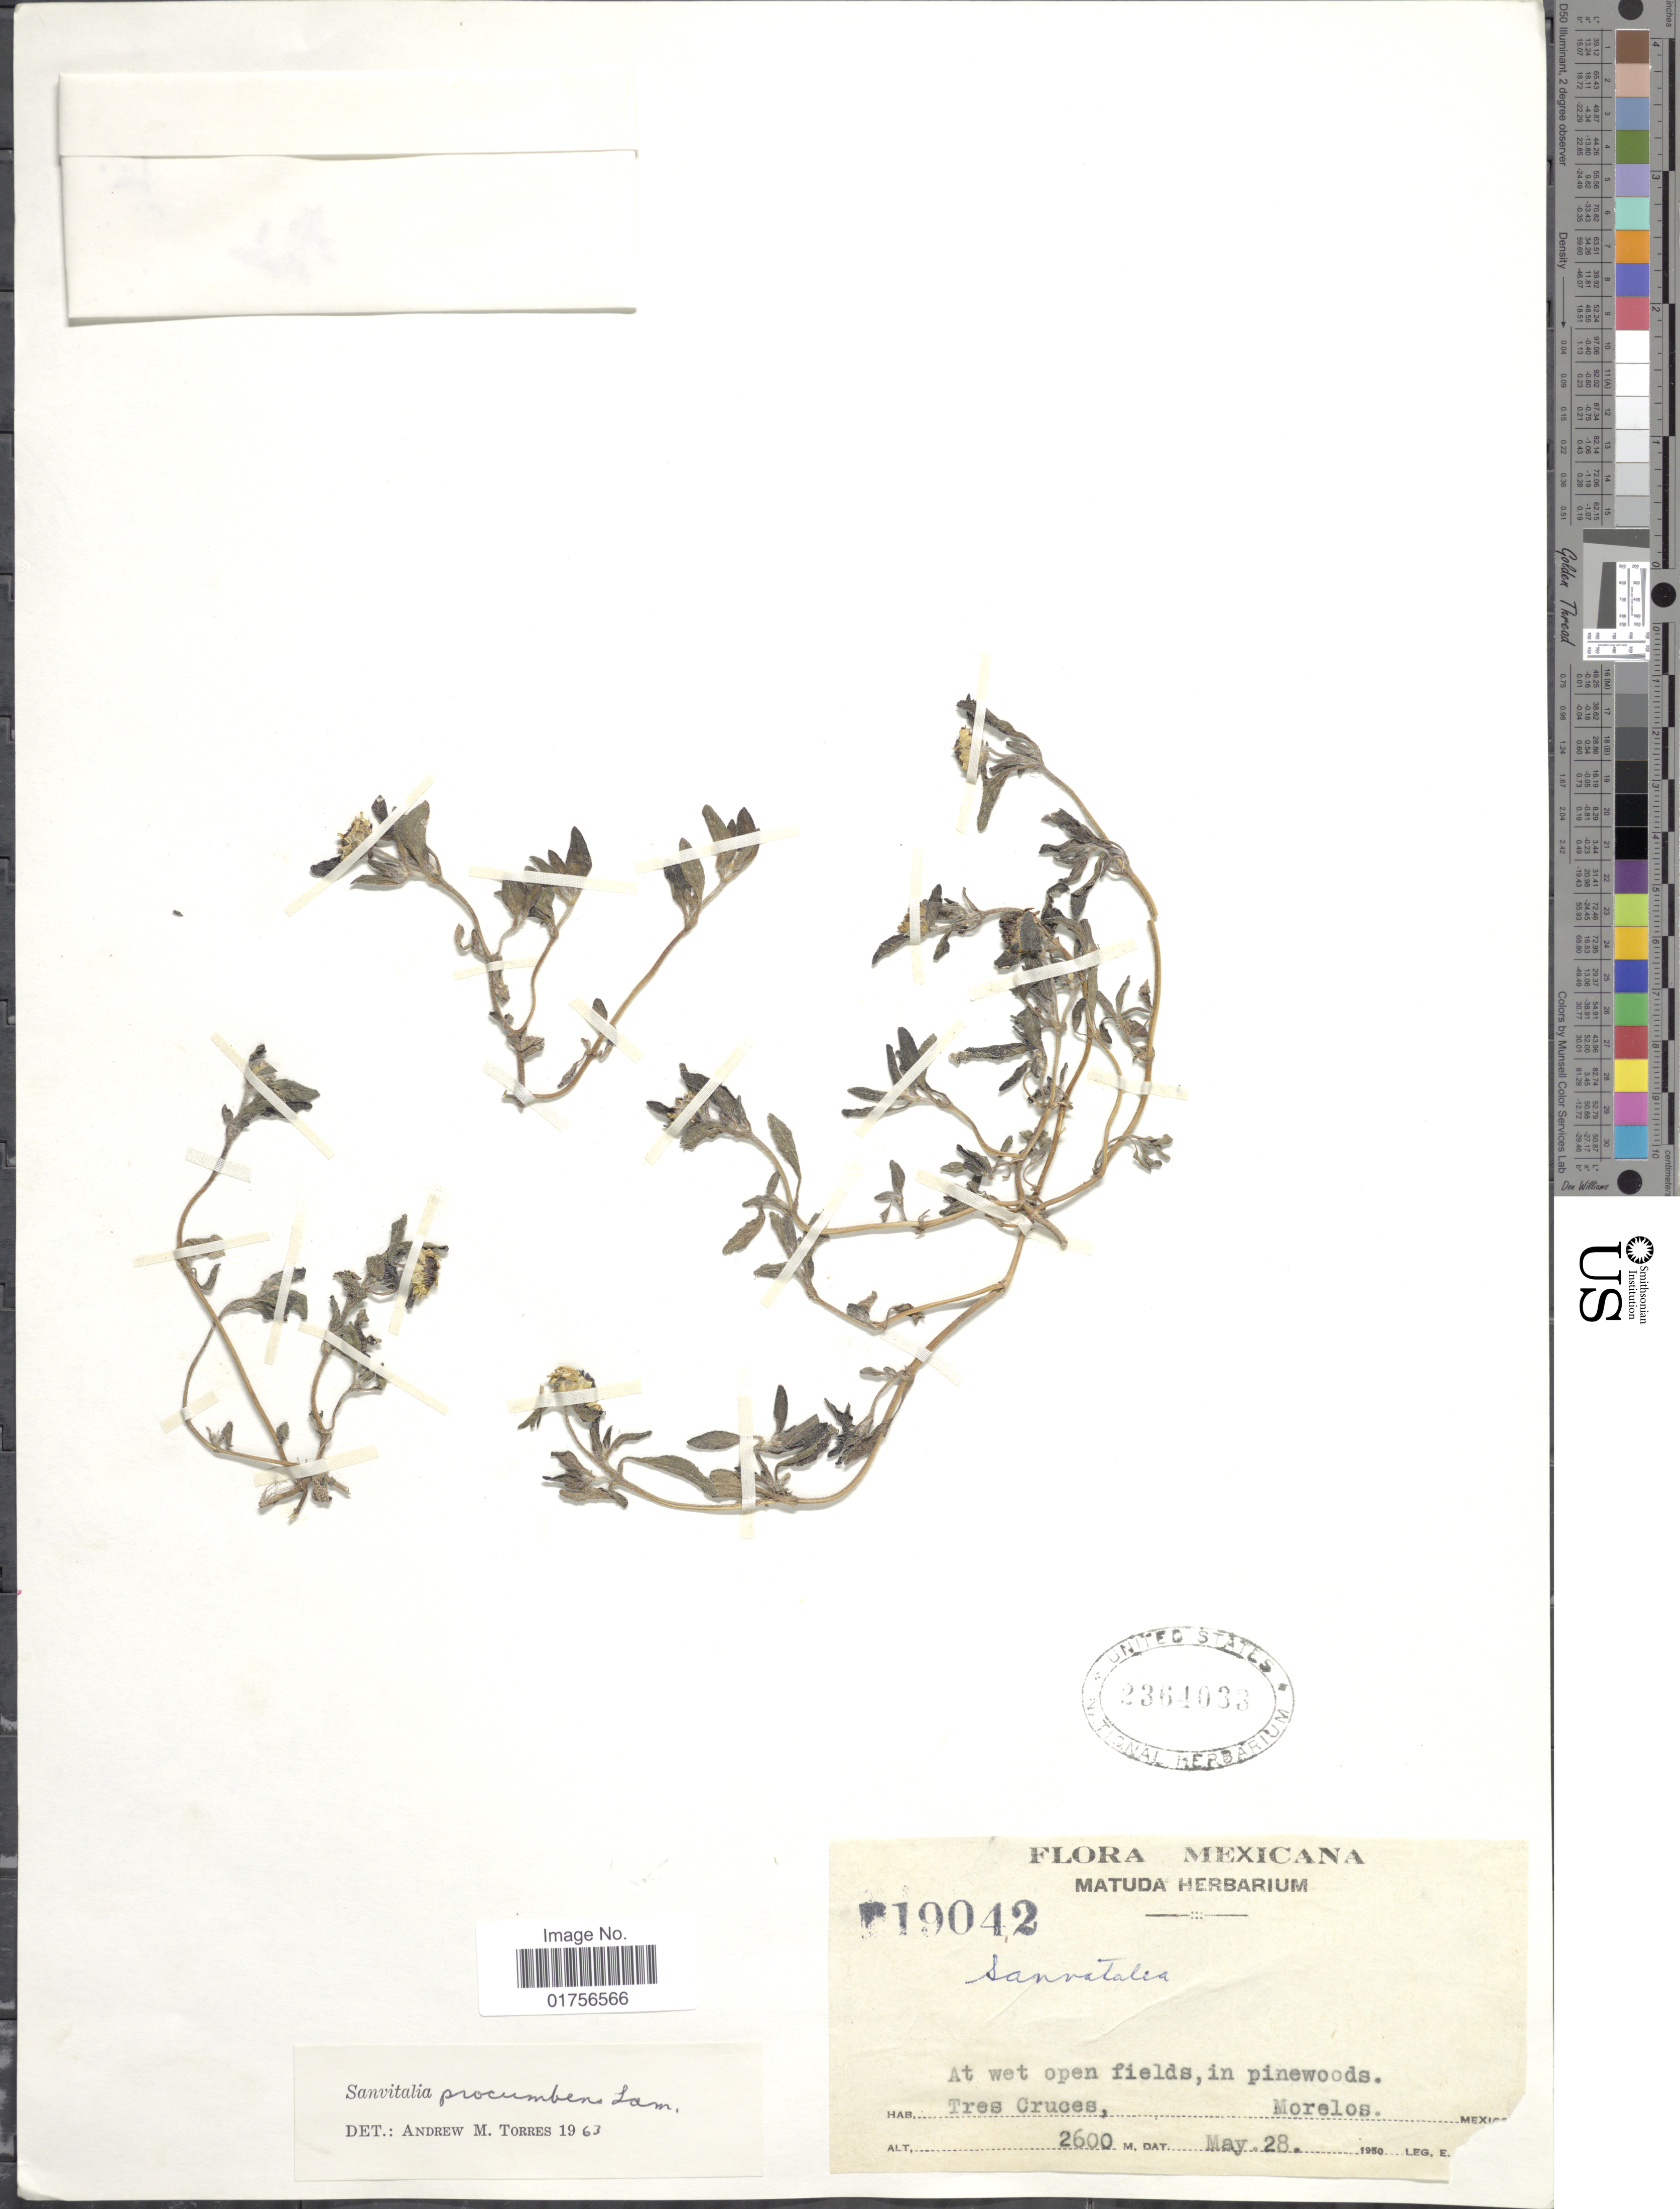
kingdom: Plantae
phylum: Tracheophyta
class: Magnoliopsida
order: Asterales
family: Asteraceae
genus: Sanvitalia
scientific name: Sanvitalia procumbens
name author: Lam.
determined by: Skibicki, Samuel V.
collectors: E. Matuda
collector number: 19042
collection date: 1950-05-28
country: Mexico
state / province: Morelos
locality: Tres Cruces, Morelos, Mexico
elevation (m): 2600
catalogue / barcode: US 2364038